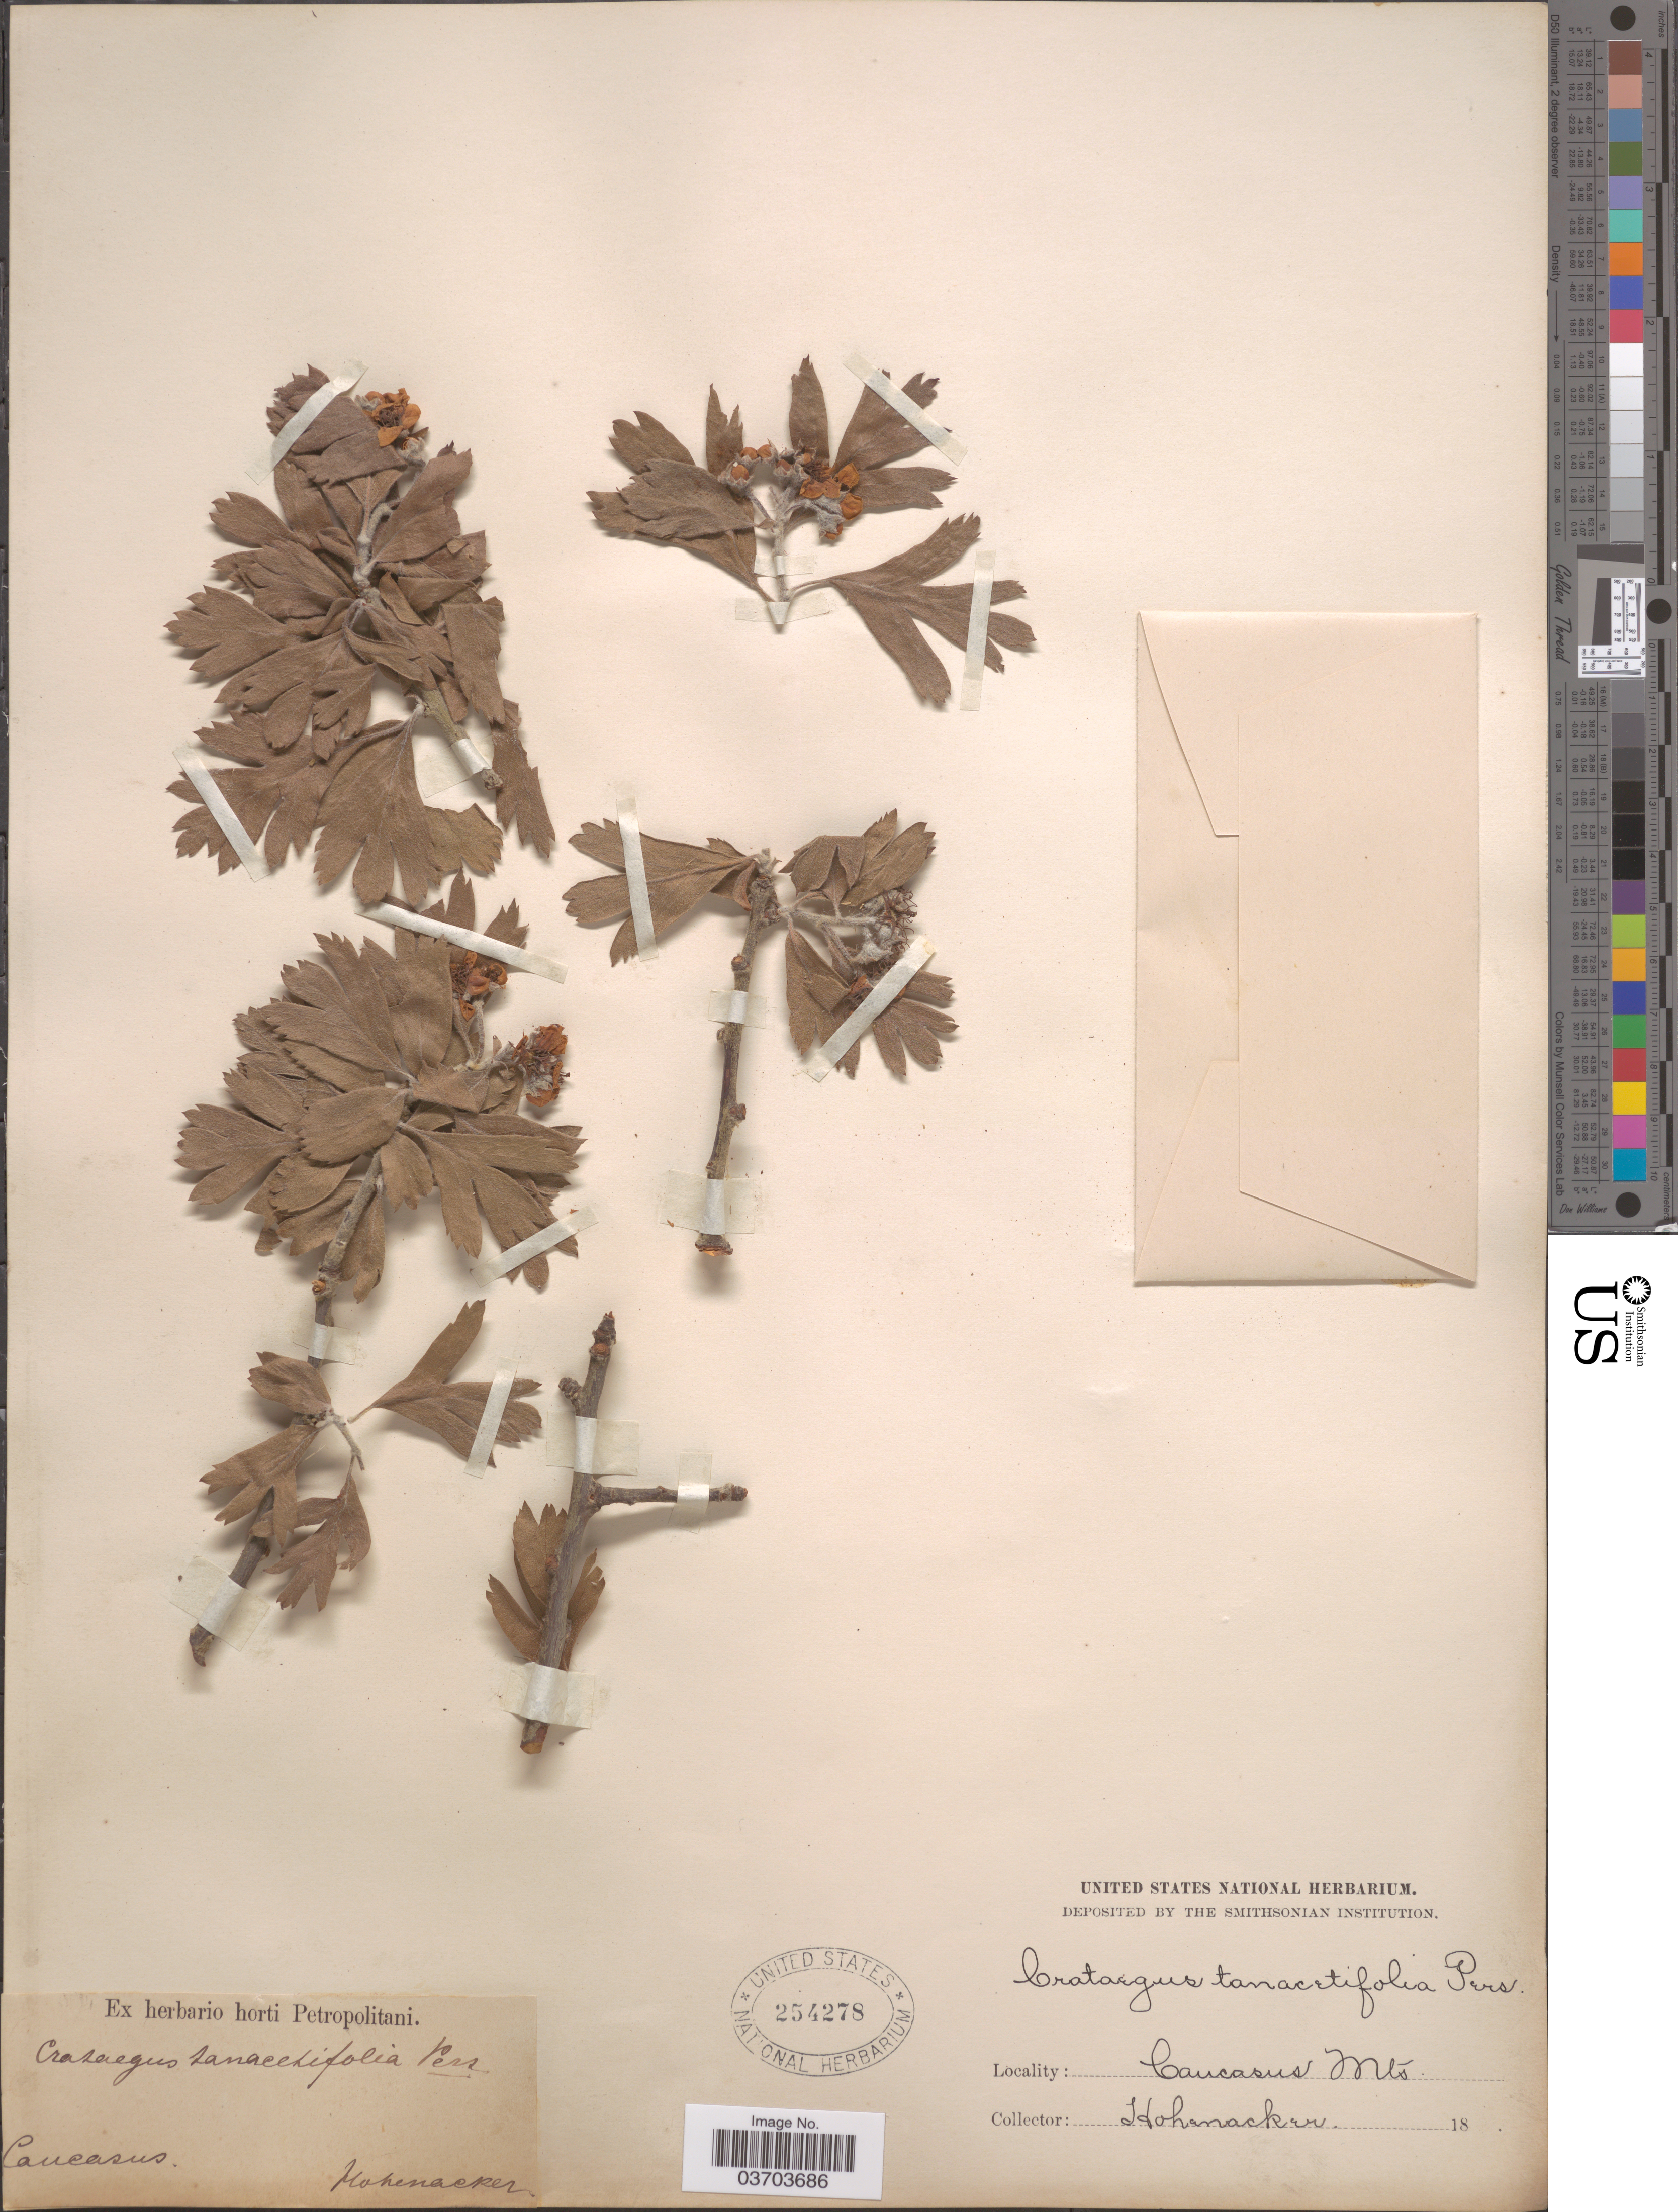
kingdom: Plantae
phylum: Tracheophyta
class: Magnoliopsida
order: Rosales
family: Rosaceae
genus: Crataegus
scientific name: Crataegus tanacetifolia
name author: (Poir.) Pers.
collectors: Hohenacker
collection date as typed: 18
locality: Caucasus Mts. Caucasus.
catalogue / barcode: US 254278